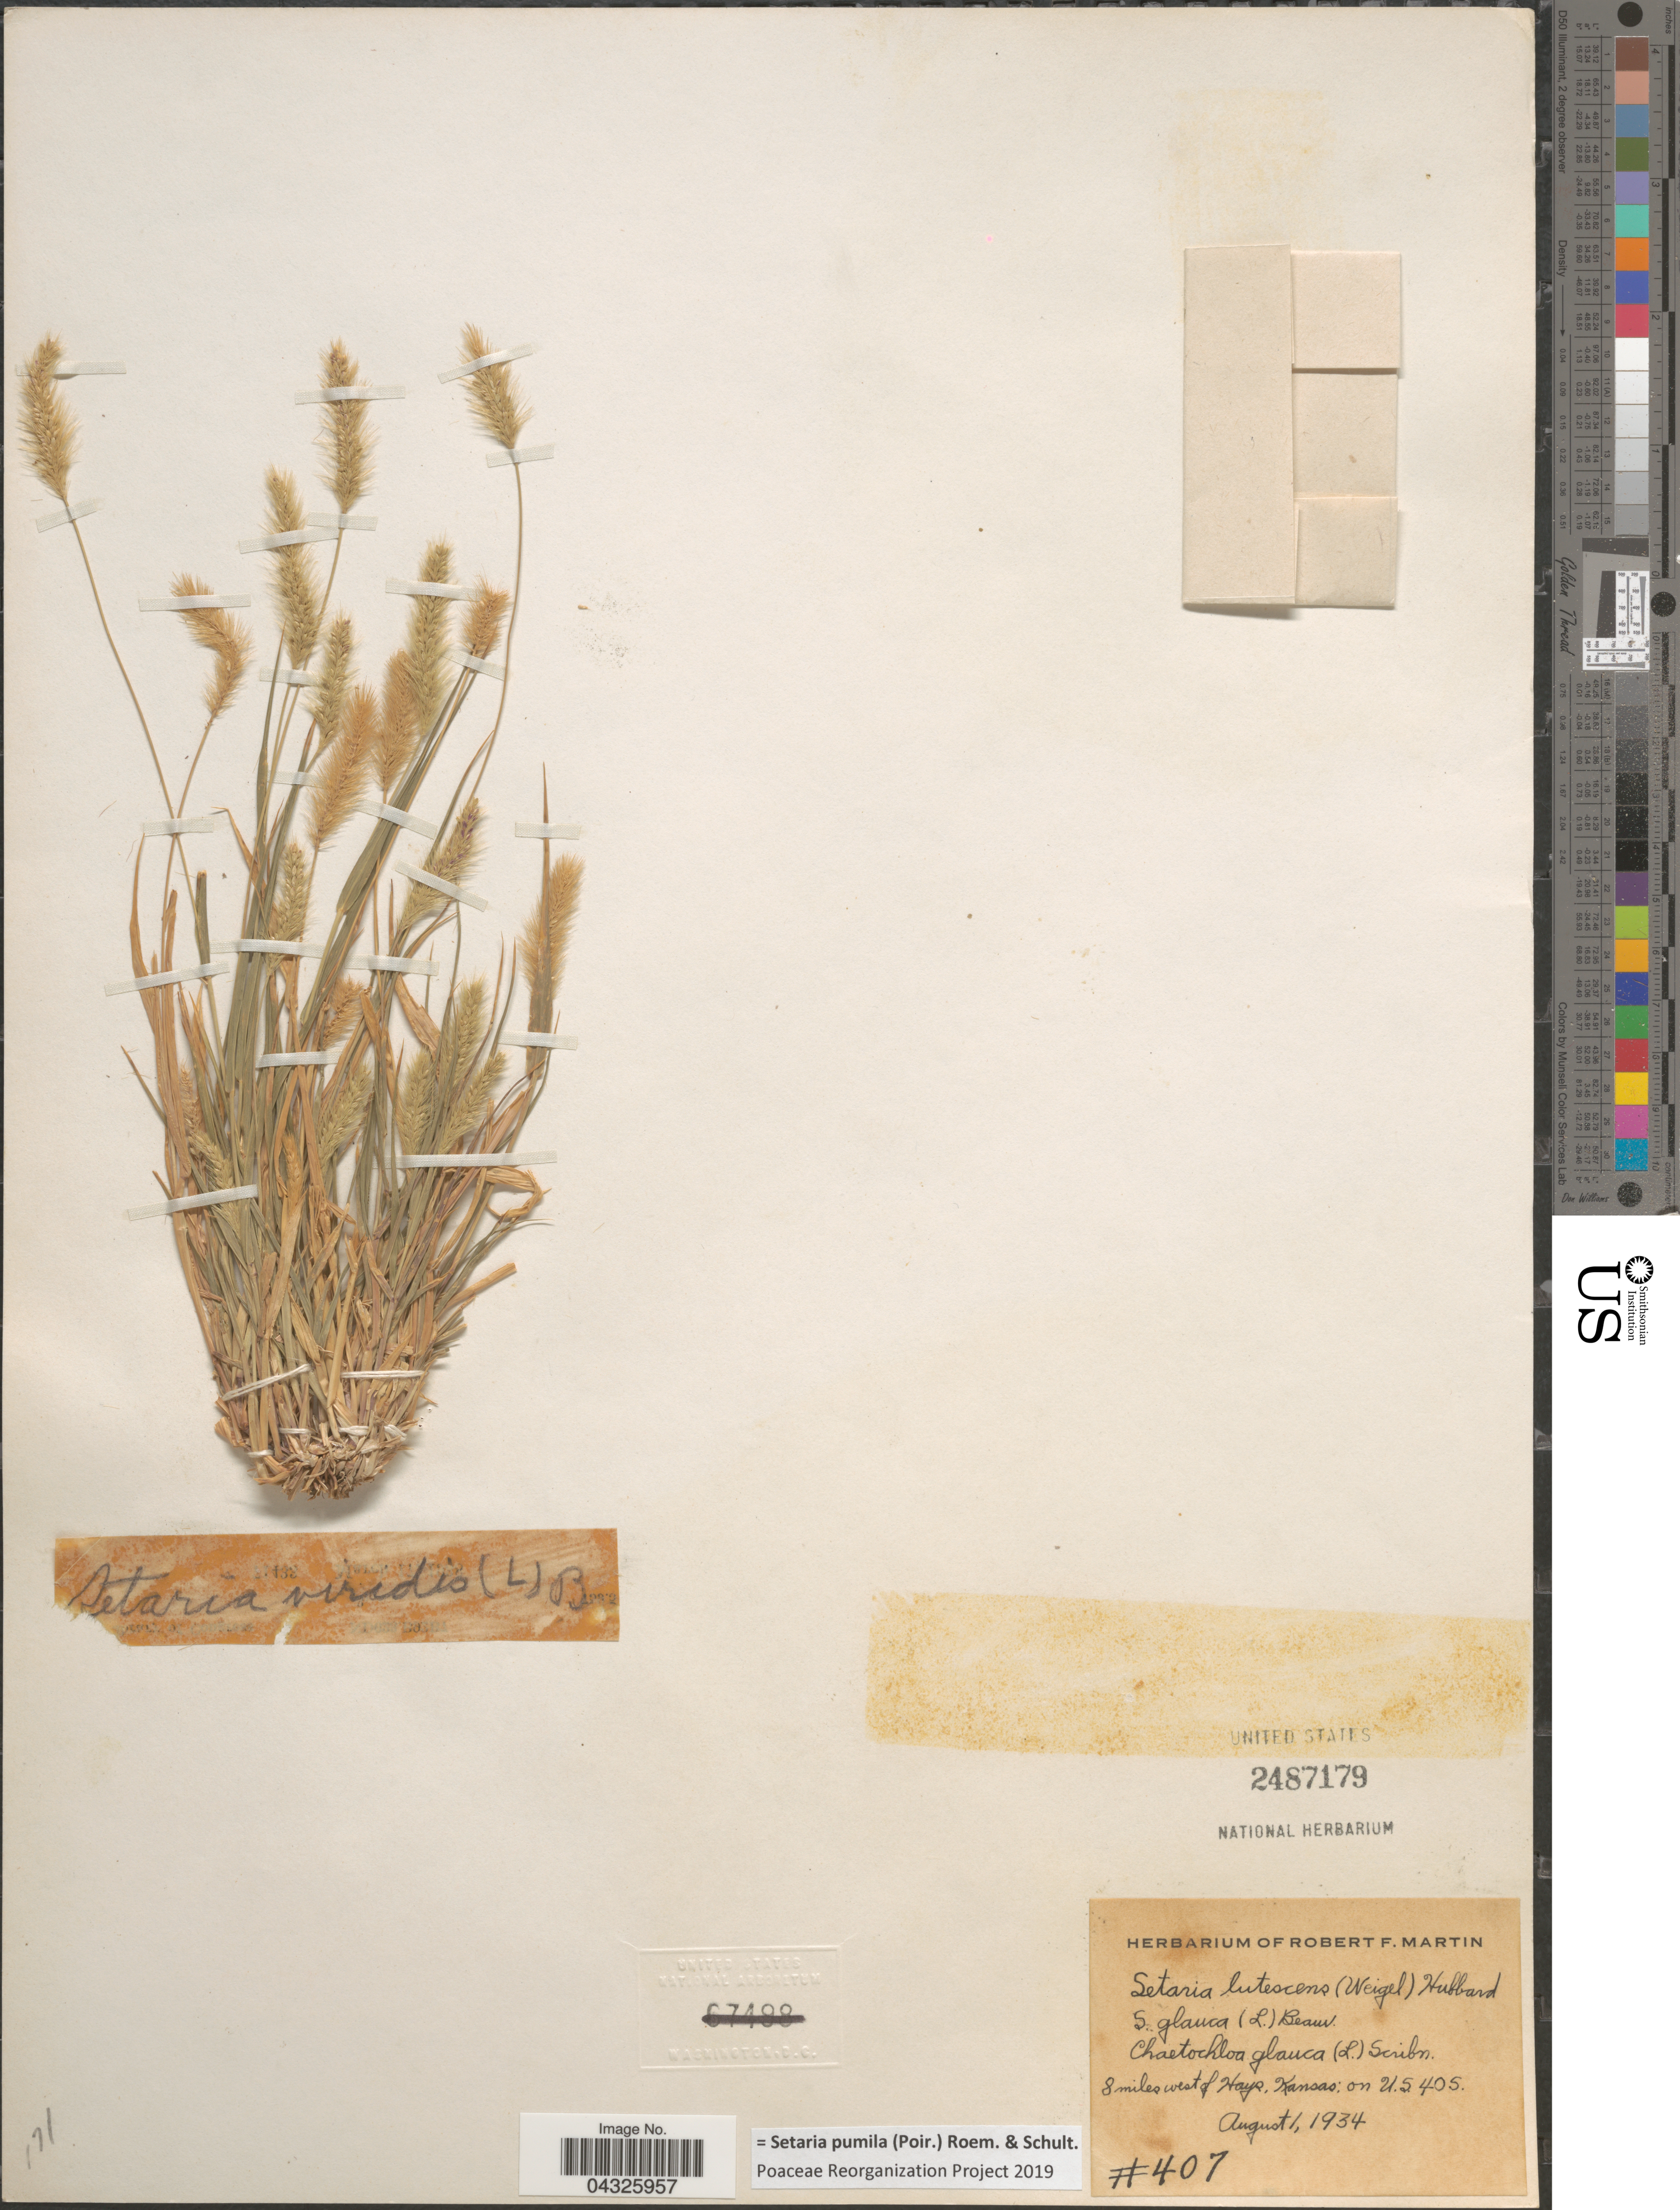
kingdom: Plantae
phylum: Tracheophyta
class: Liliopsida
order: Poales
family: Poaceae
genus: Setaria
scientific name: Setaria pumila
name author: (Poir.) Roem. & Schult.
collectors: Ex herb. Robert F. Martin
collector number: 407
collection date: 1934-08-01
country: United States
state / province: Kansas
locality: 8 miles west of Hays. On U.S. 405.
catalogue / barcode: US 2487179